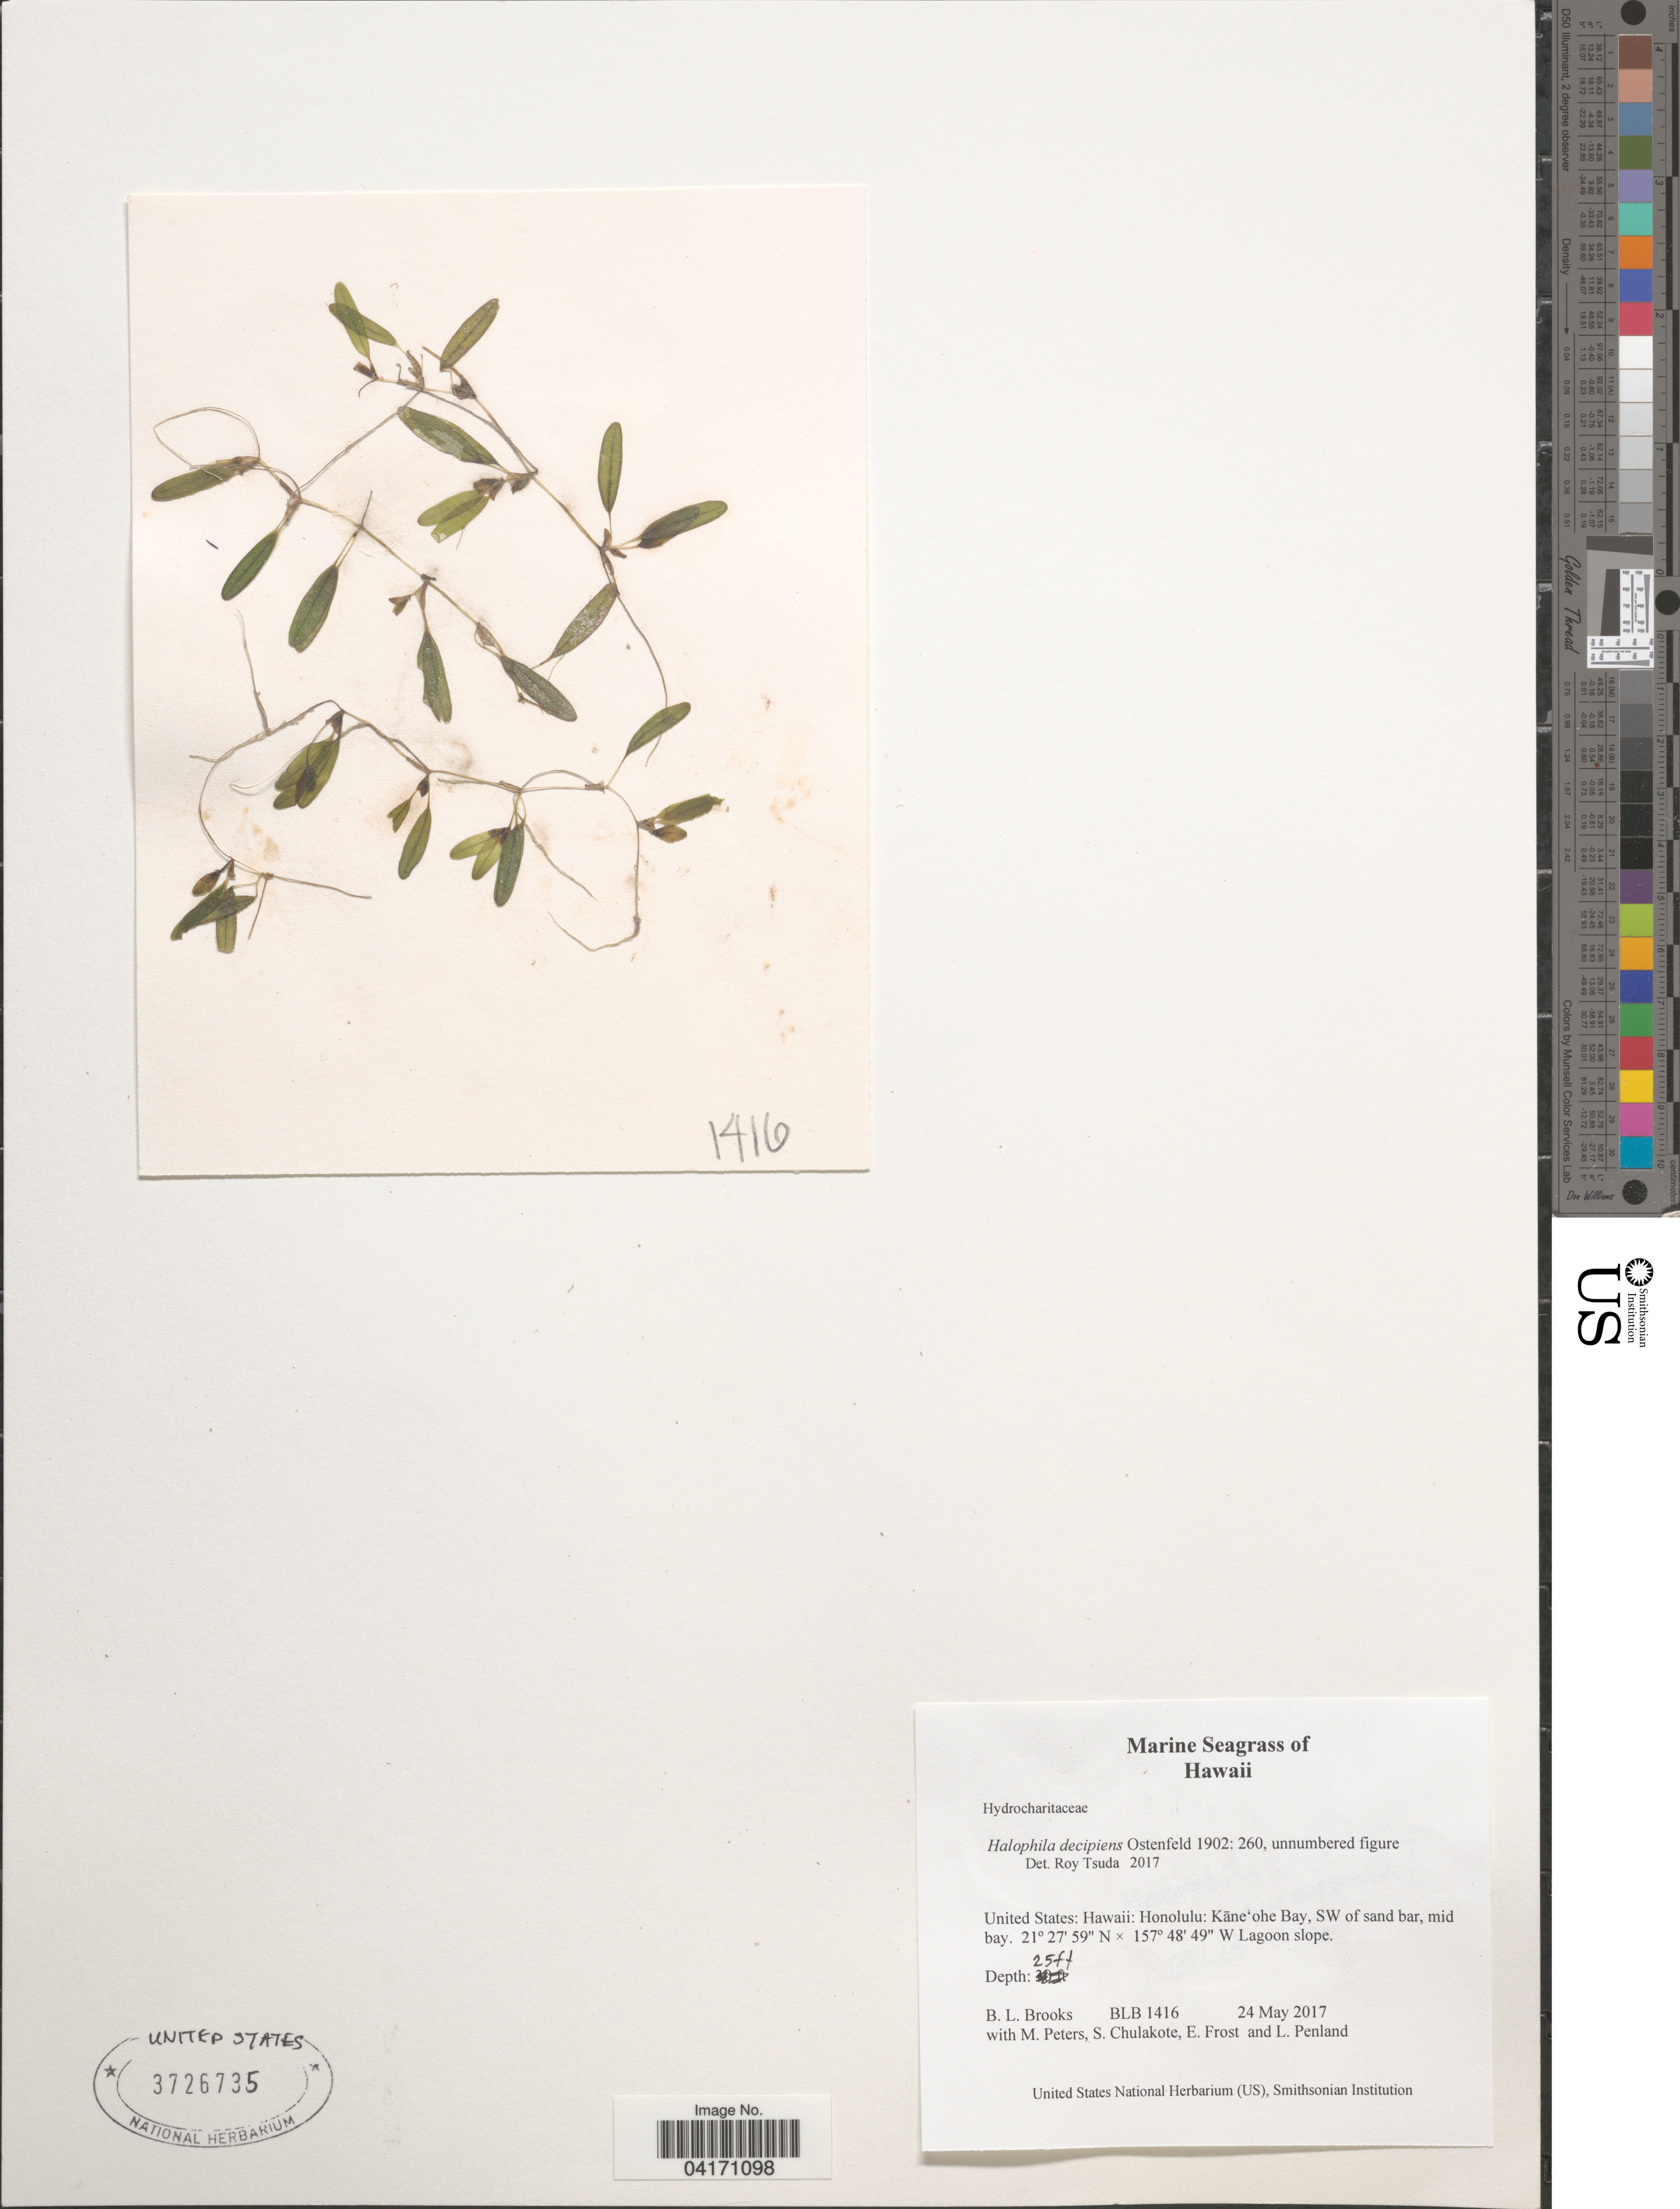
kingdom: Plantae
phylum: Tracheophyta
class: Liliopsida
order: Alismatales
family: Hydrocharitaceae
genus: Halophila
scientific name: Halophila decipiens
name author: Ostenf.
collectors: B. Brooks, M. Peters, S. Chulakote, E. Frost & L. Penland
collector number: BLB1416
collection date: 2017-05-24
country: United States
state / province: Hawaii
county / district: Honolulu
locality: Honolulu: Kāne'ohe Bay, SW of sand bar, mid bay. Lagoon slope.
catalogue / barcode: US 3726735